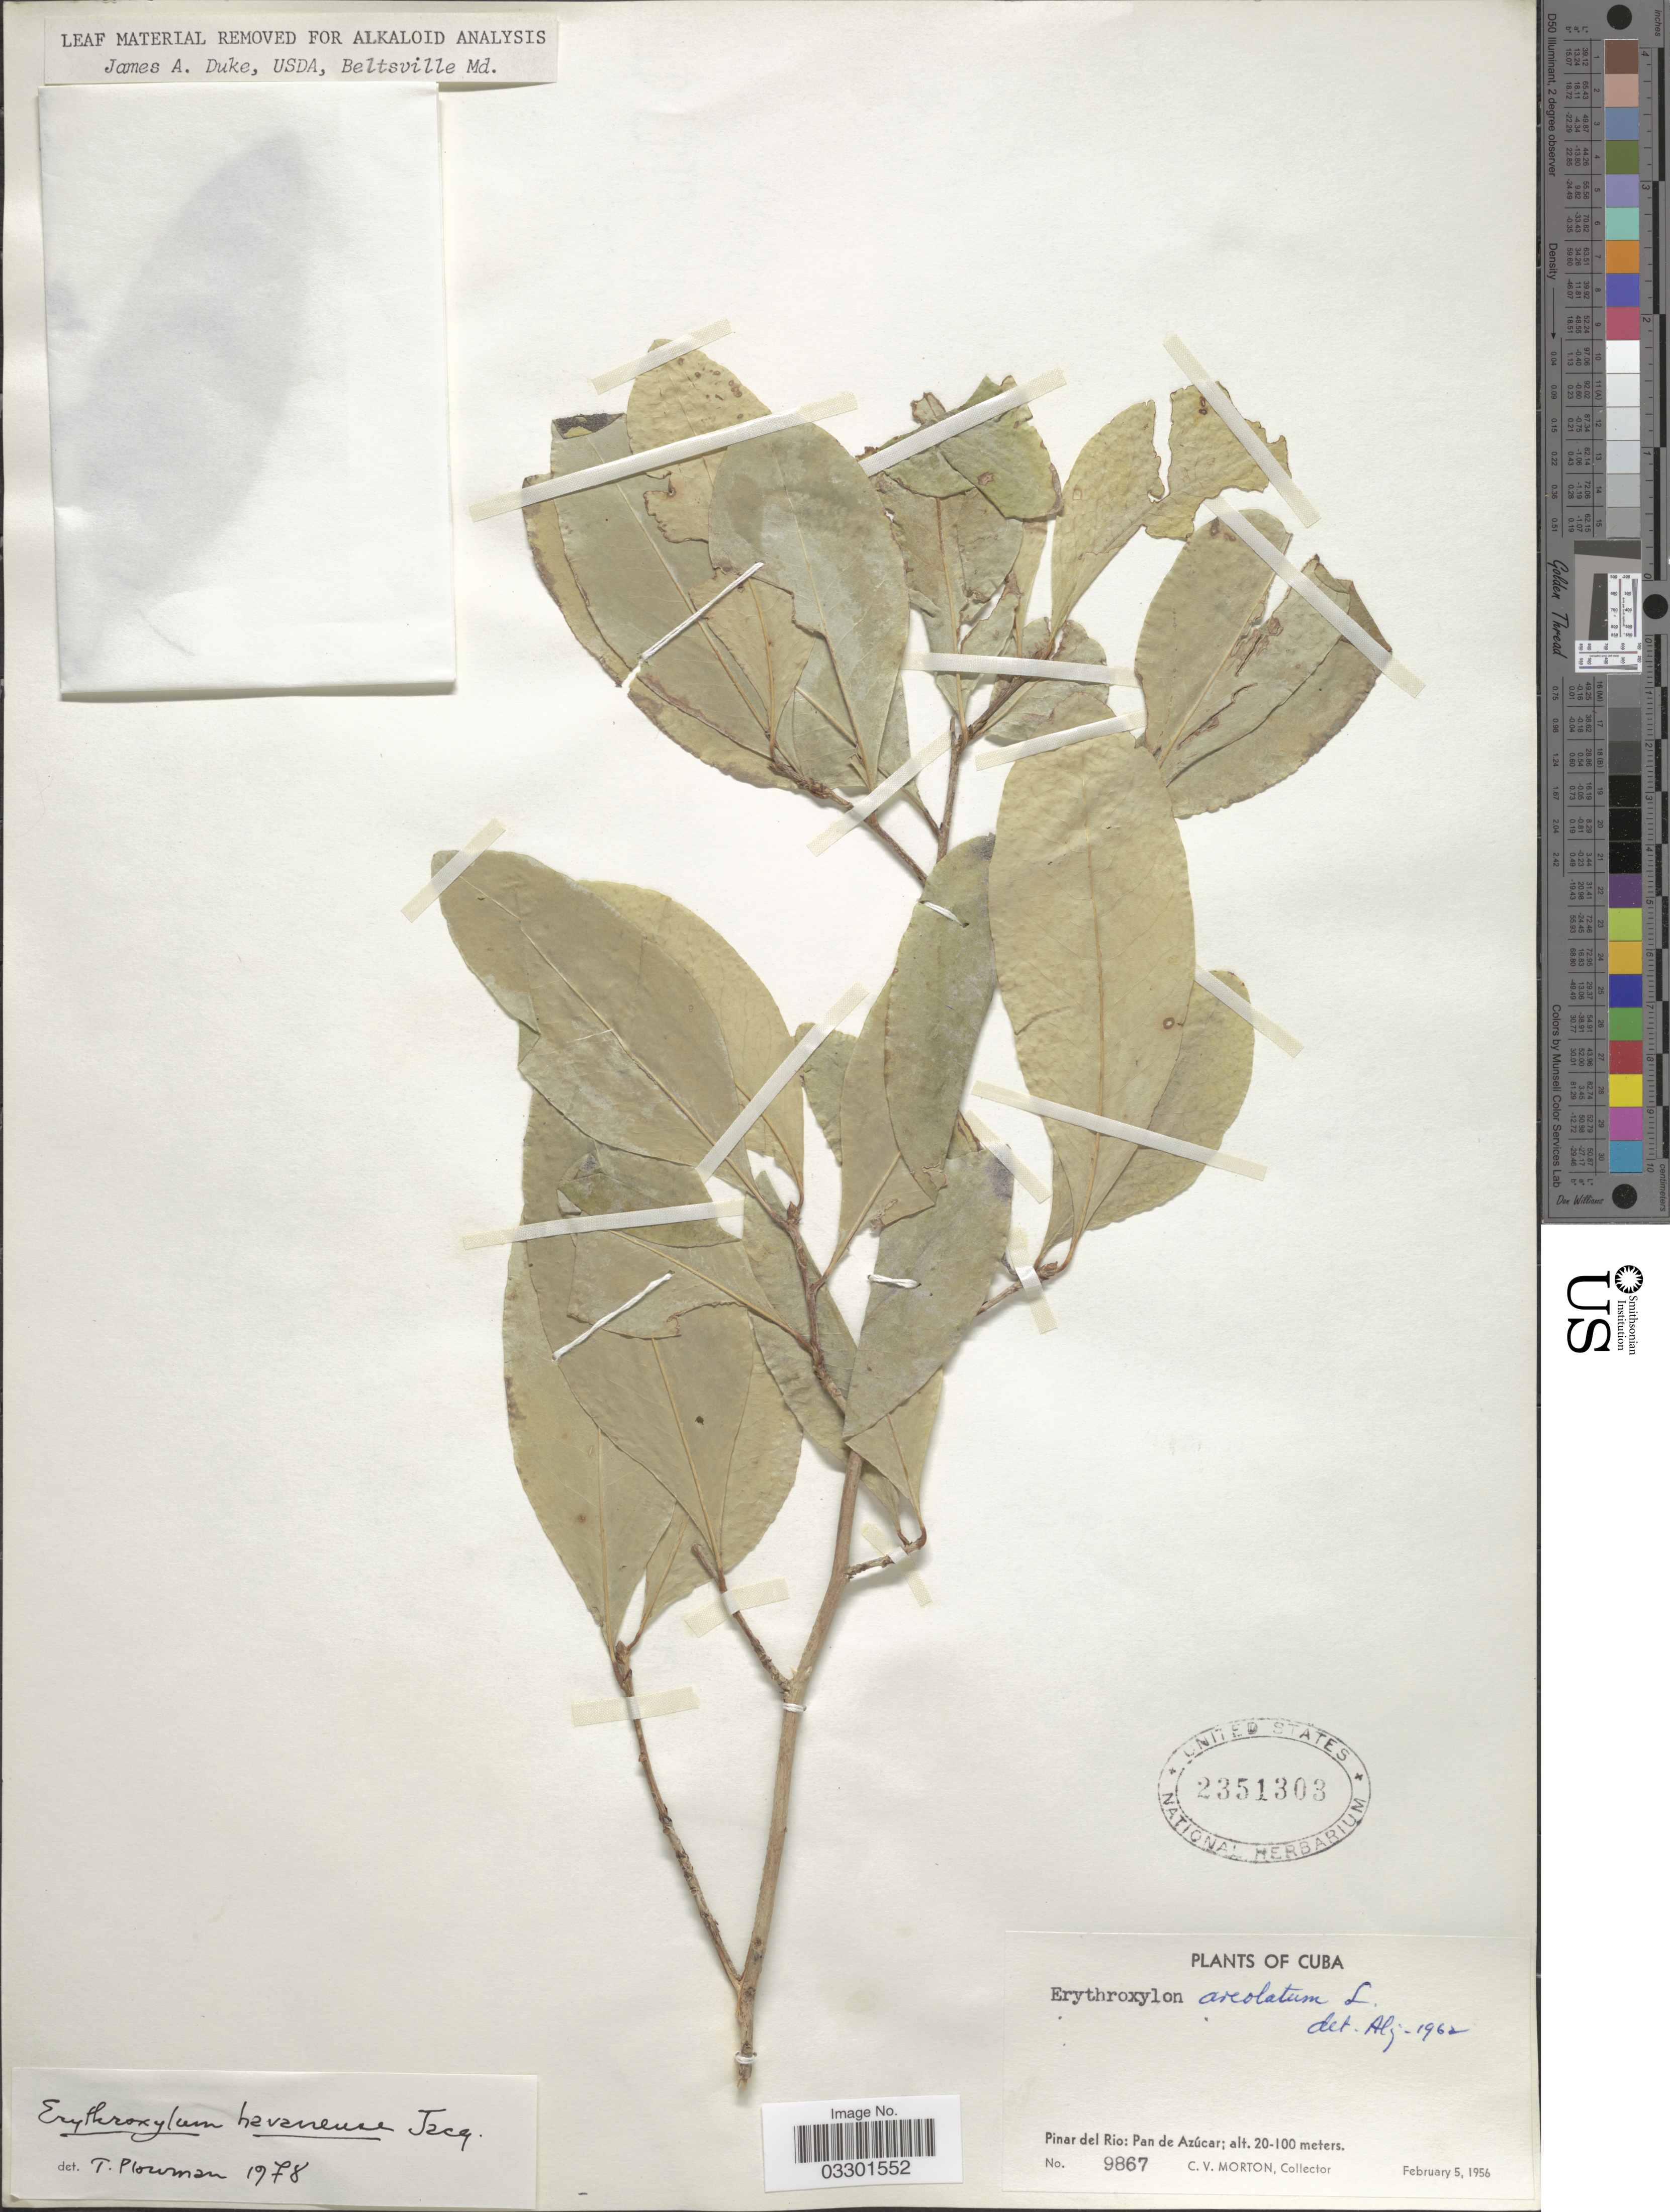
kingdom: Plantae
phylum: Tracheophyta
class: Magnoliopsida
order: Malpighiales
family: Erythroxylaceae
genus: Erythroxylum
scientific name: Erythroxylum havanense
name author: Jacq.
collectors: C. V. Morton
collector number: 9867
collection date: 1956-02-05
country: Cuba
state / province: Pinar del Río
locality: Pan de Azúcar.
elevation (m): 20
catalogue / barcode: US 2351303